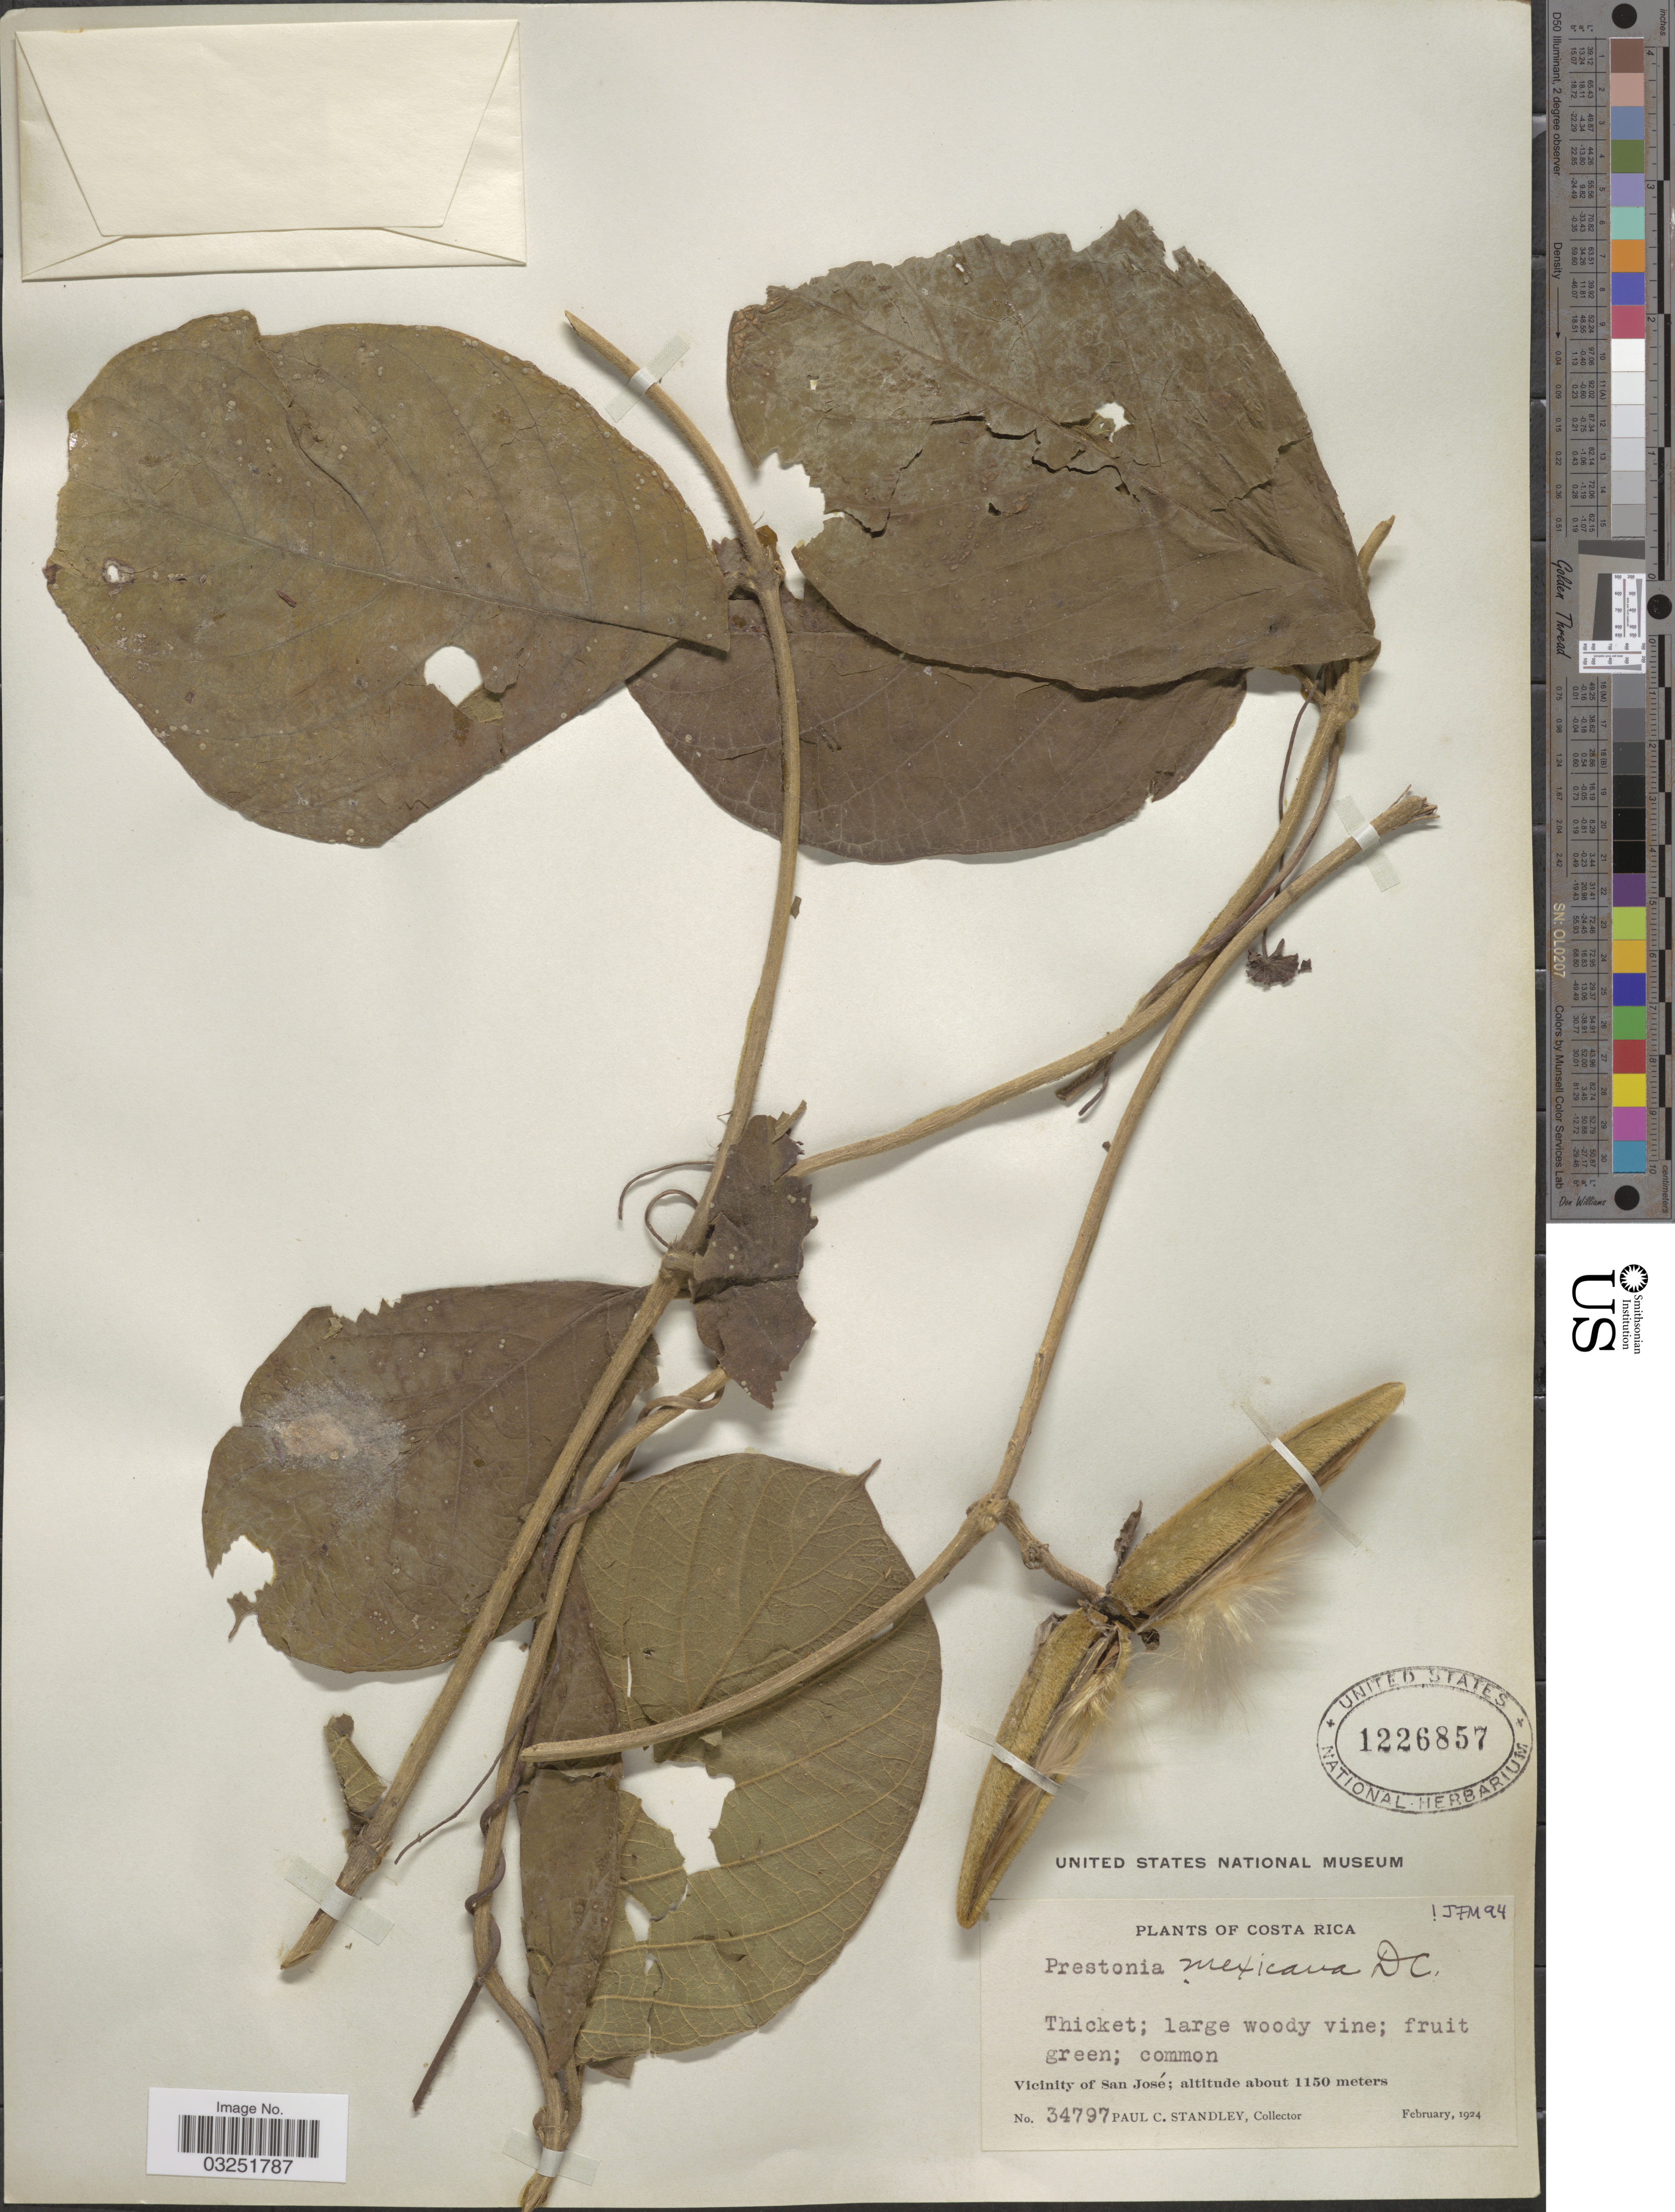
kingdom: Plantae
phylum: Tracheophyta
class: Magnoliopsida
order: Gentianales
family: Apocynaceae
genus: Prestonia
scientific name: Prestonia mexicana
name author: DC.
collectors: P. C. Standley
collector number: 34797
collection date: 1924-02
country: Costa Rica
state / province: San José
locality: Vicinity of San Jose.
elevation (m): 1150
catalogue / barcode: US 1226857